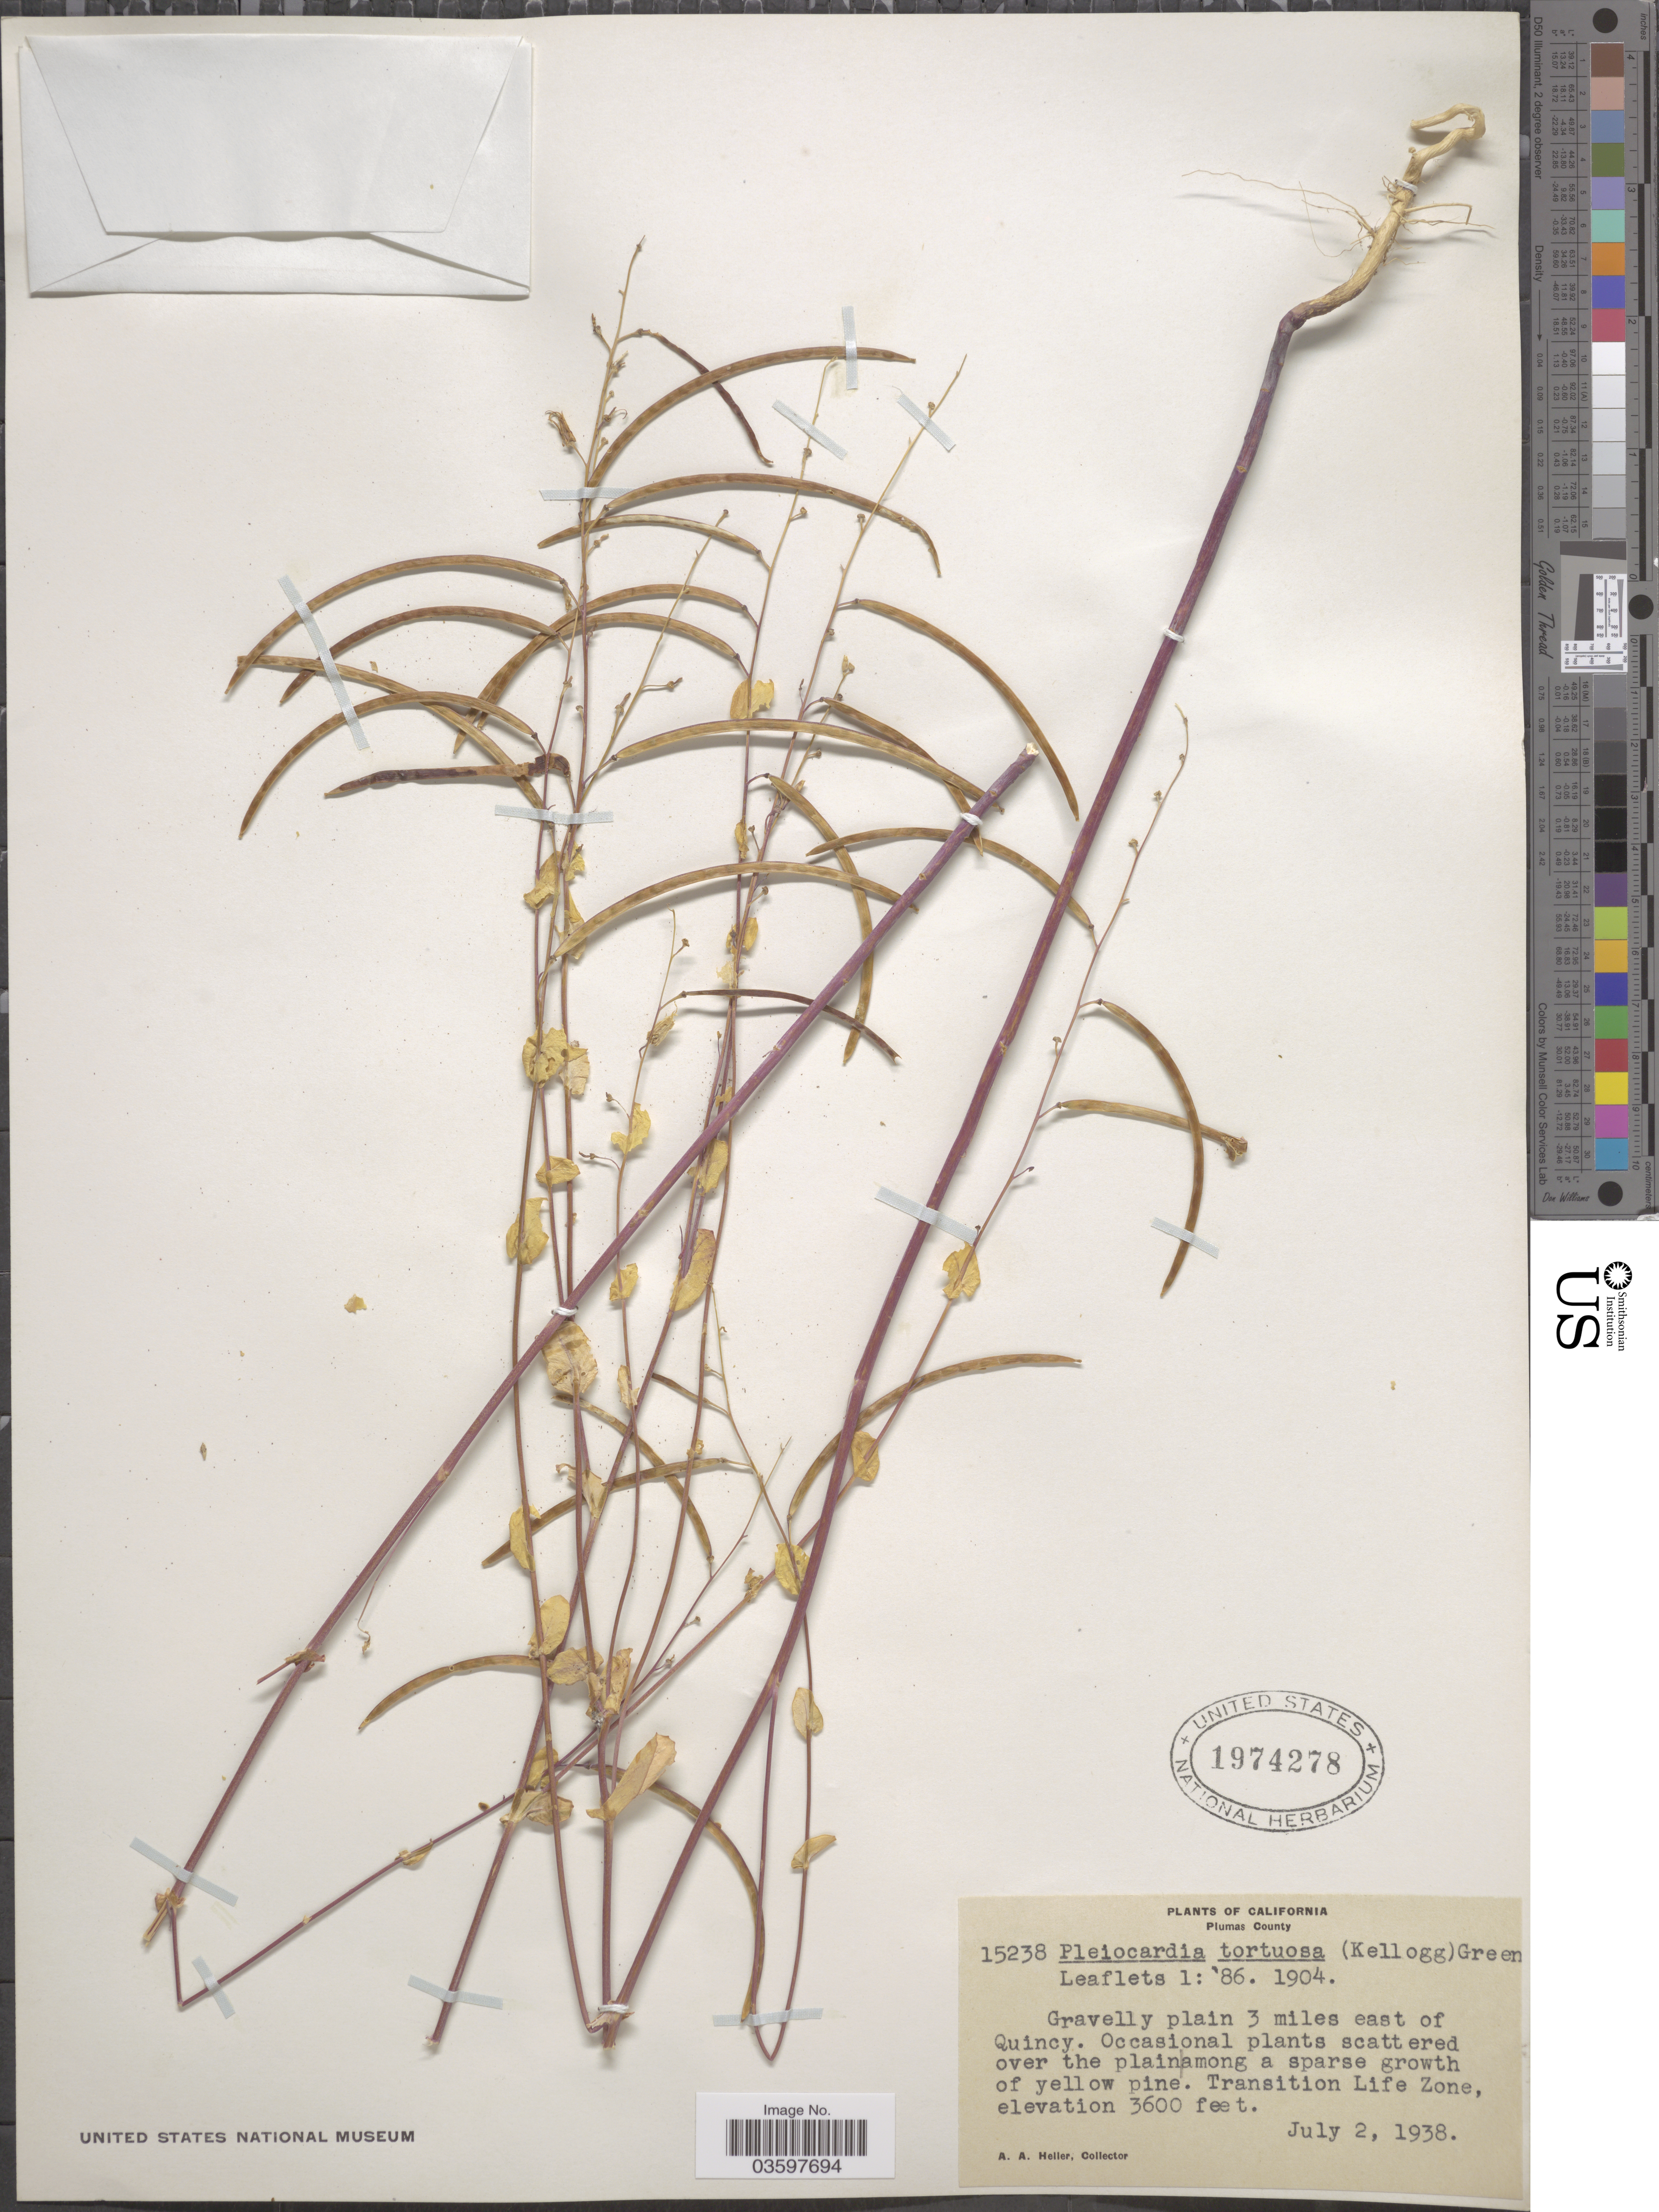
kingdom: Plantae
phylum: Tracheophyta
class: Magnoliopsida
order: Brassicales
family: Brassicaceae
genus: Streptanthus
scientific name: Streptanthus tortuosus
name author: Kellogg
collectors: A. A. Heller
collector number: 15238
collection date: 1938-07-02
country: United States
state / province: California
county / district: Plumas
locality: Plumas County. Gravelly plain 3 miles east of Quincy. Transition Life Zone.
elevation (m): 1097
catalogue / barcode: US 1974278